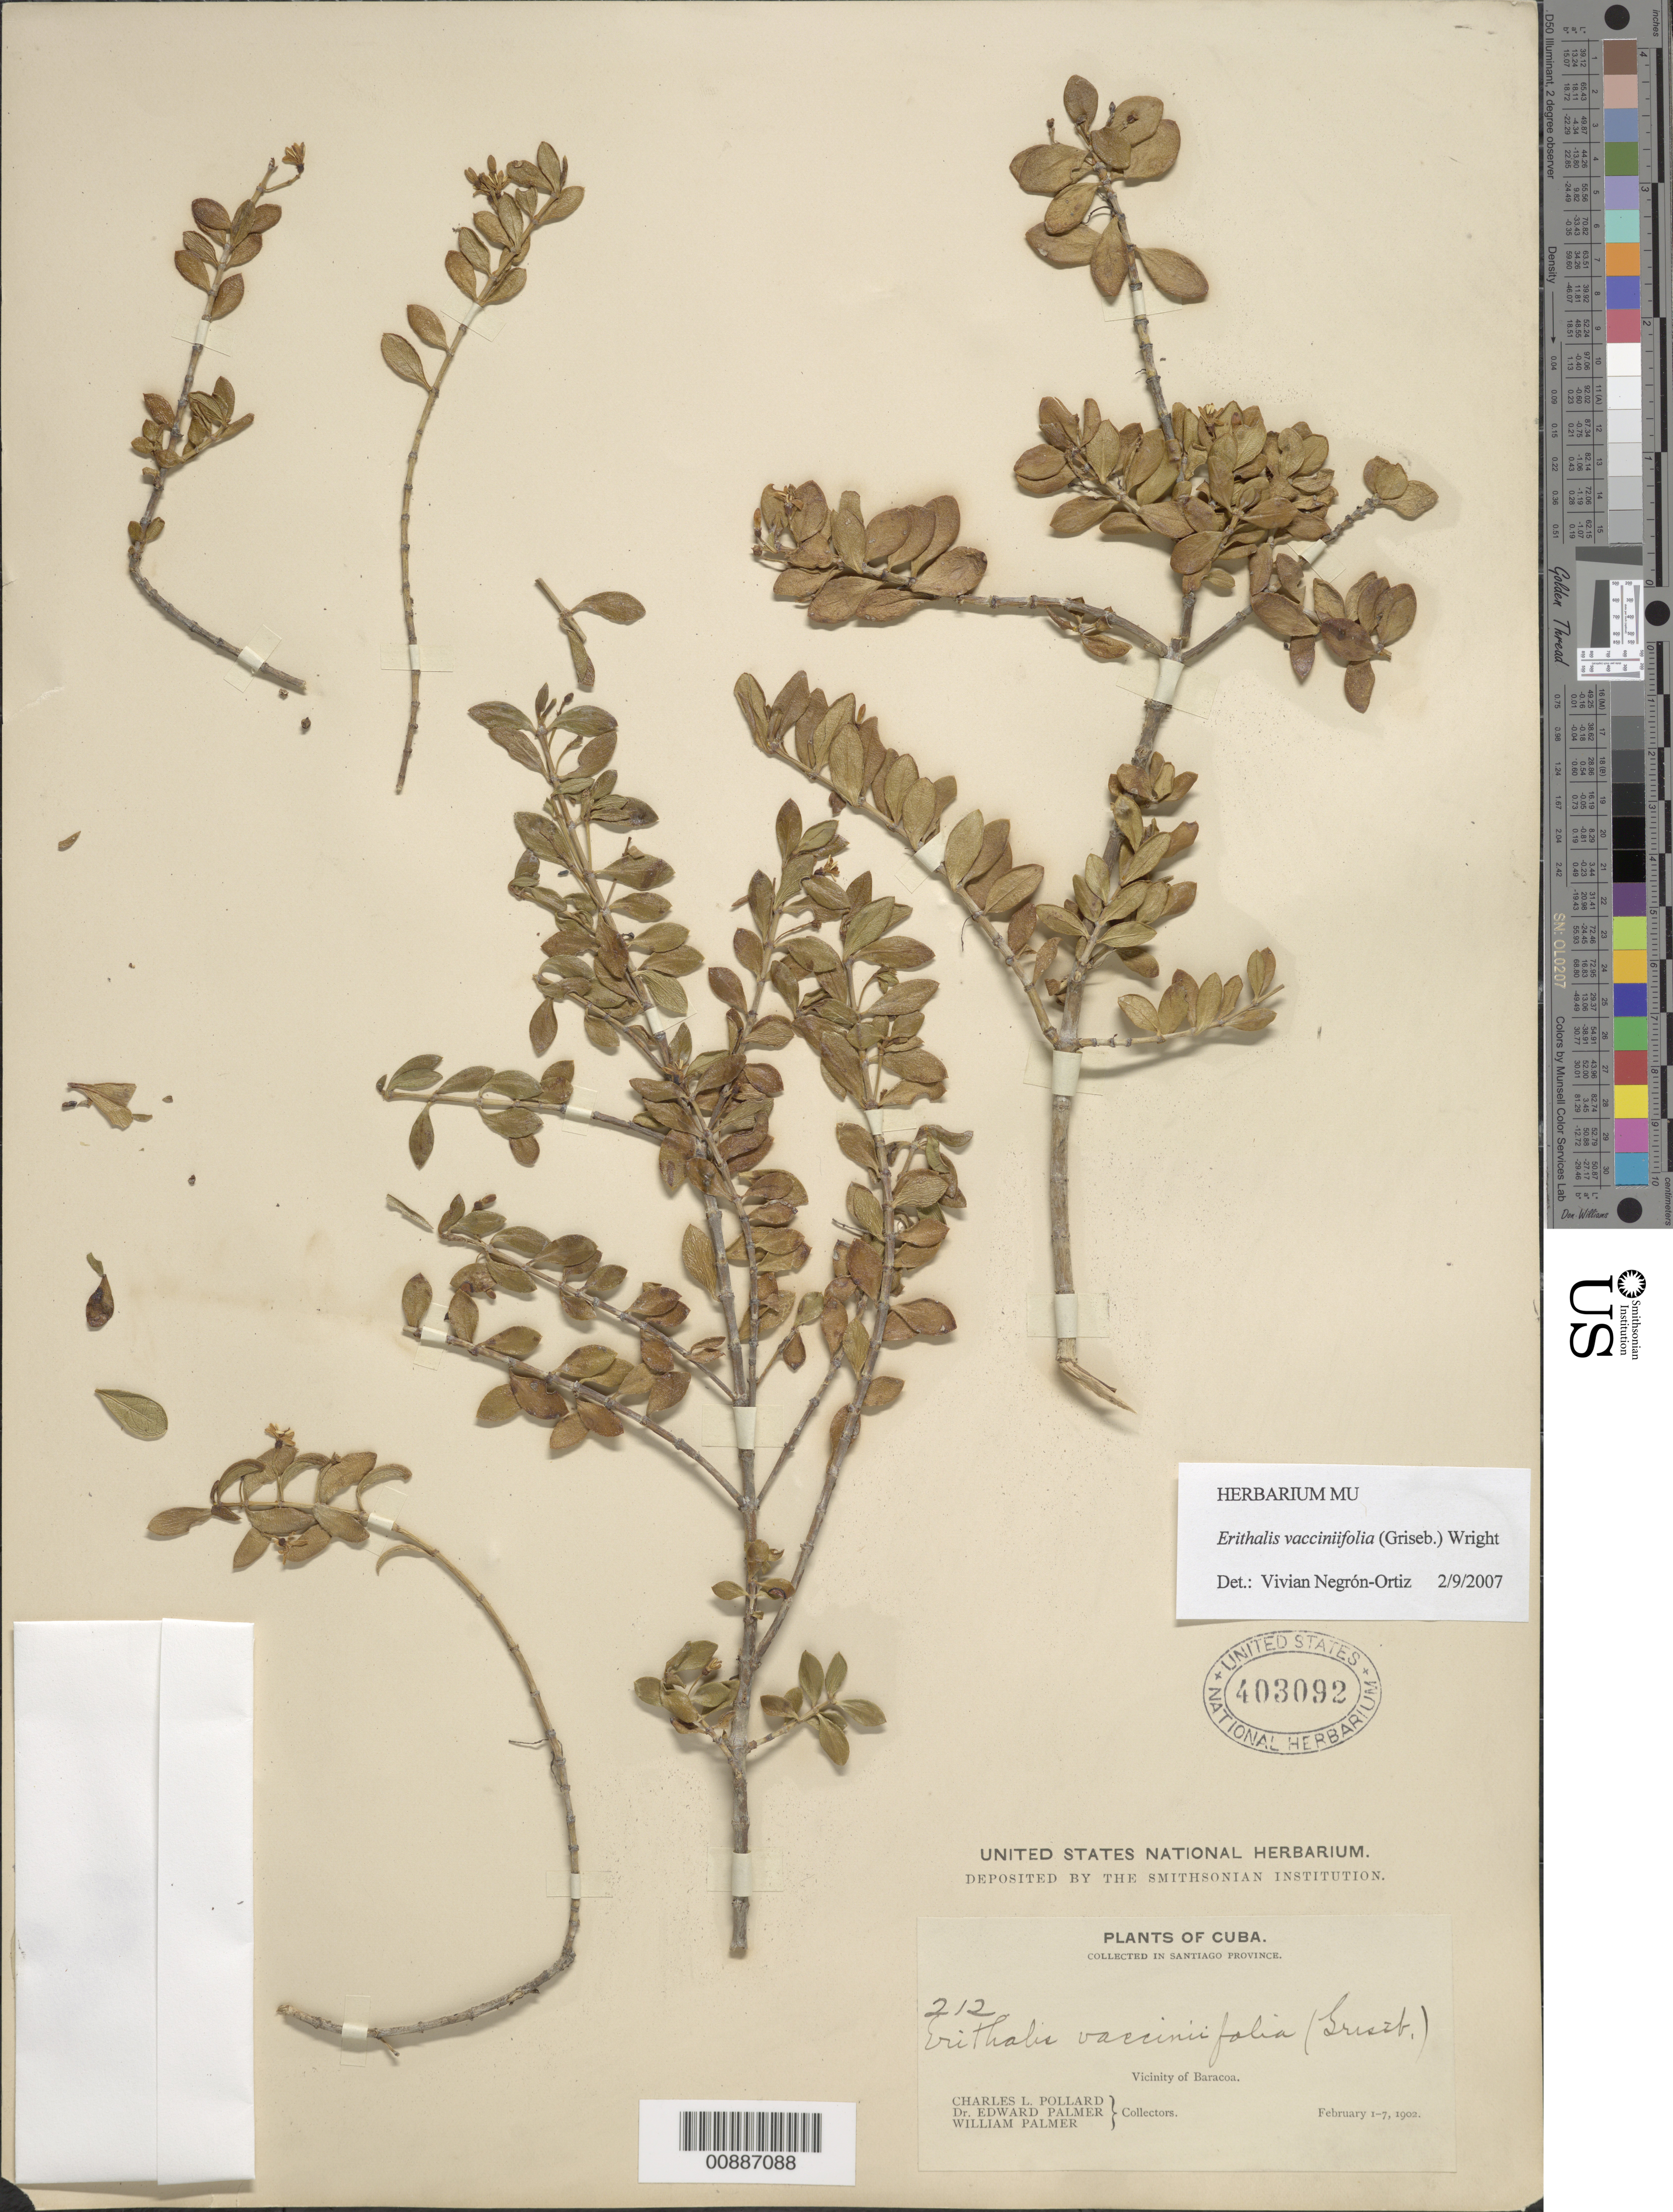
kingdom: Plantae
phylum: Tracheophyta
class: Magnoliopsida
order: Gentianales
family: Rubiaceae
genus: Erithalis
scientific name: Erithalis vacciniifolia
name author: (Griseb.) C. Wright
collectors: C. L. Pollard, E. Palmer & W. Palmer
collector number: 212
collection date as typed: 01 Feb 1902 to 07 Feb 1902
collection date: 1902-02-01/1902-02-07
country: Cuba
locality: Vicinity of Baracoa. Santiago Province.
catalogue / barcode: US 403092